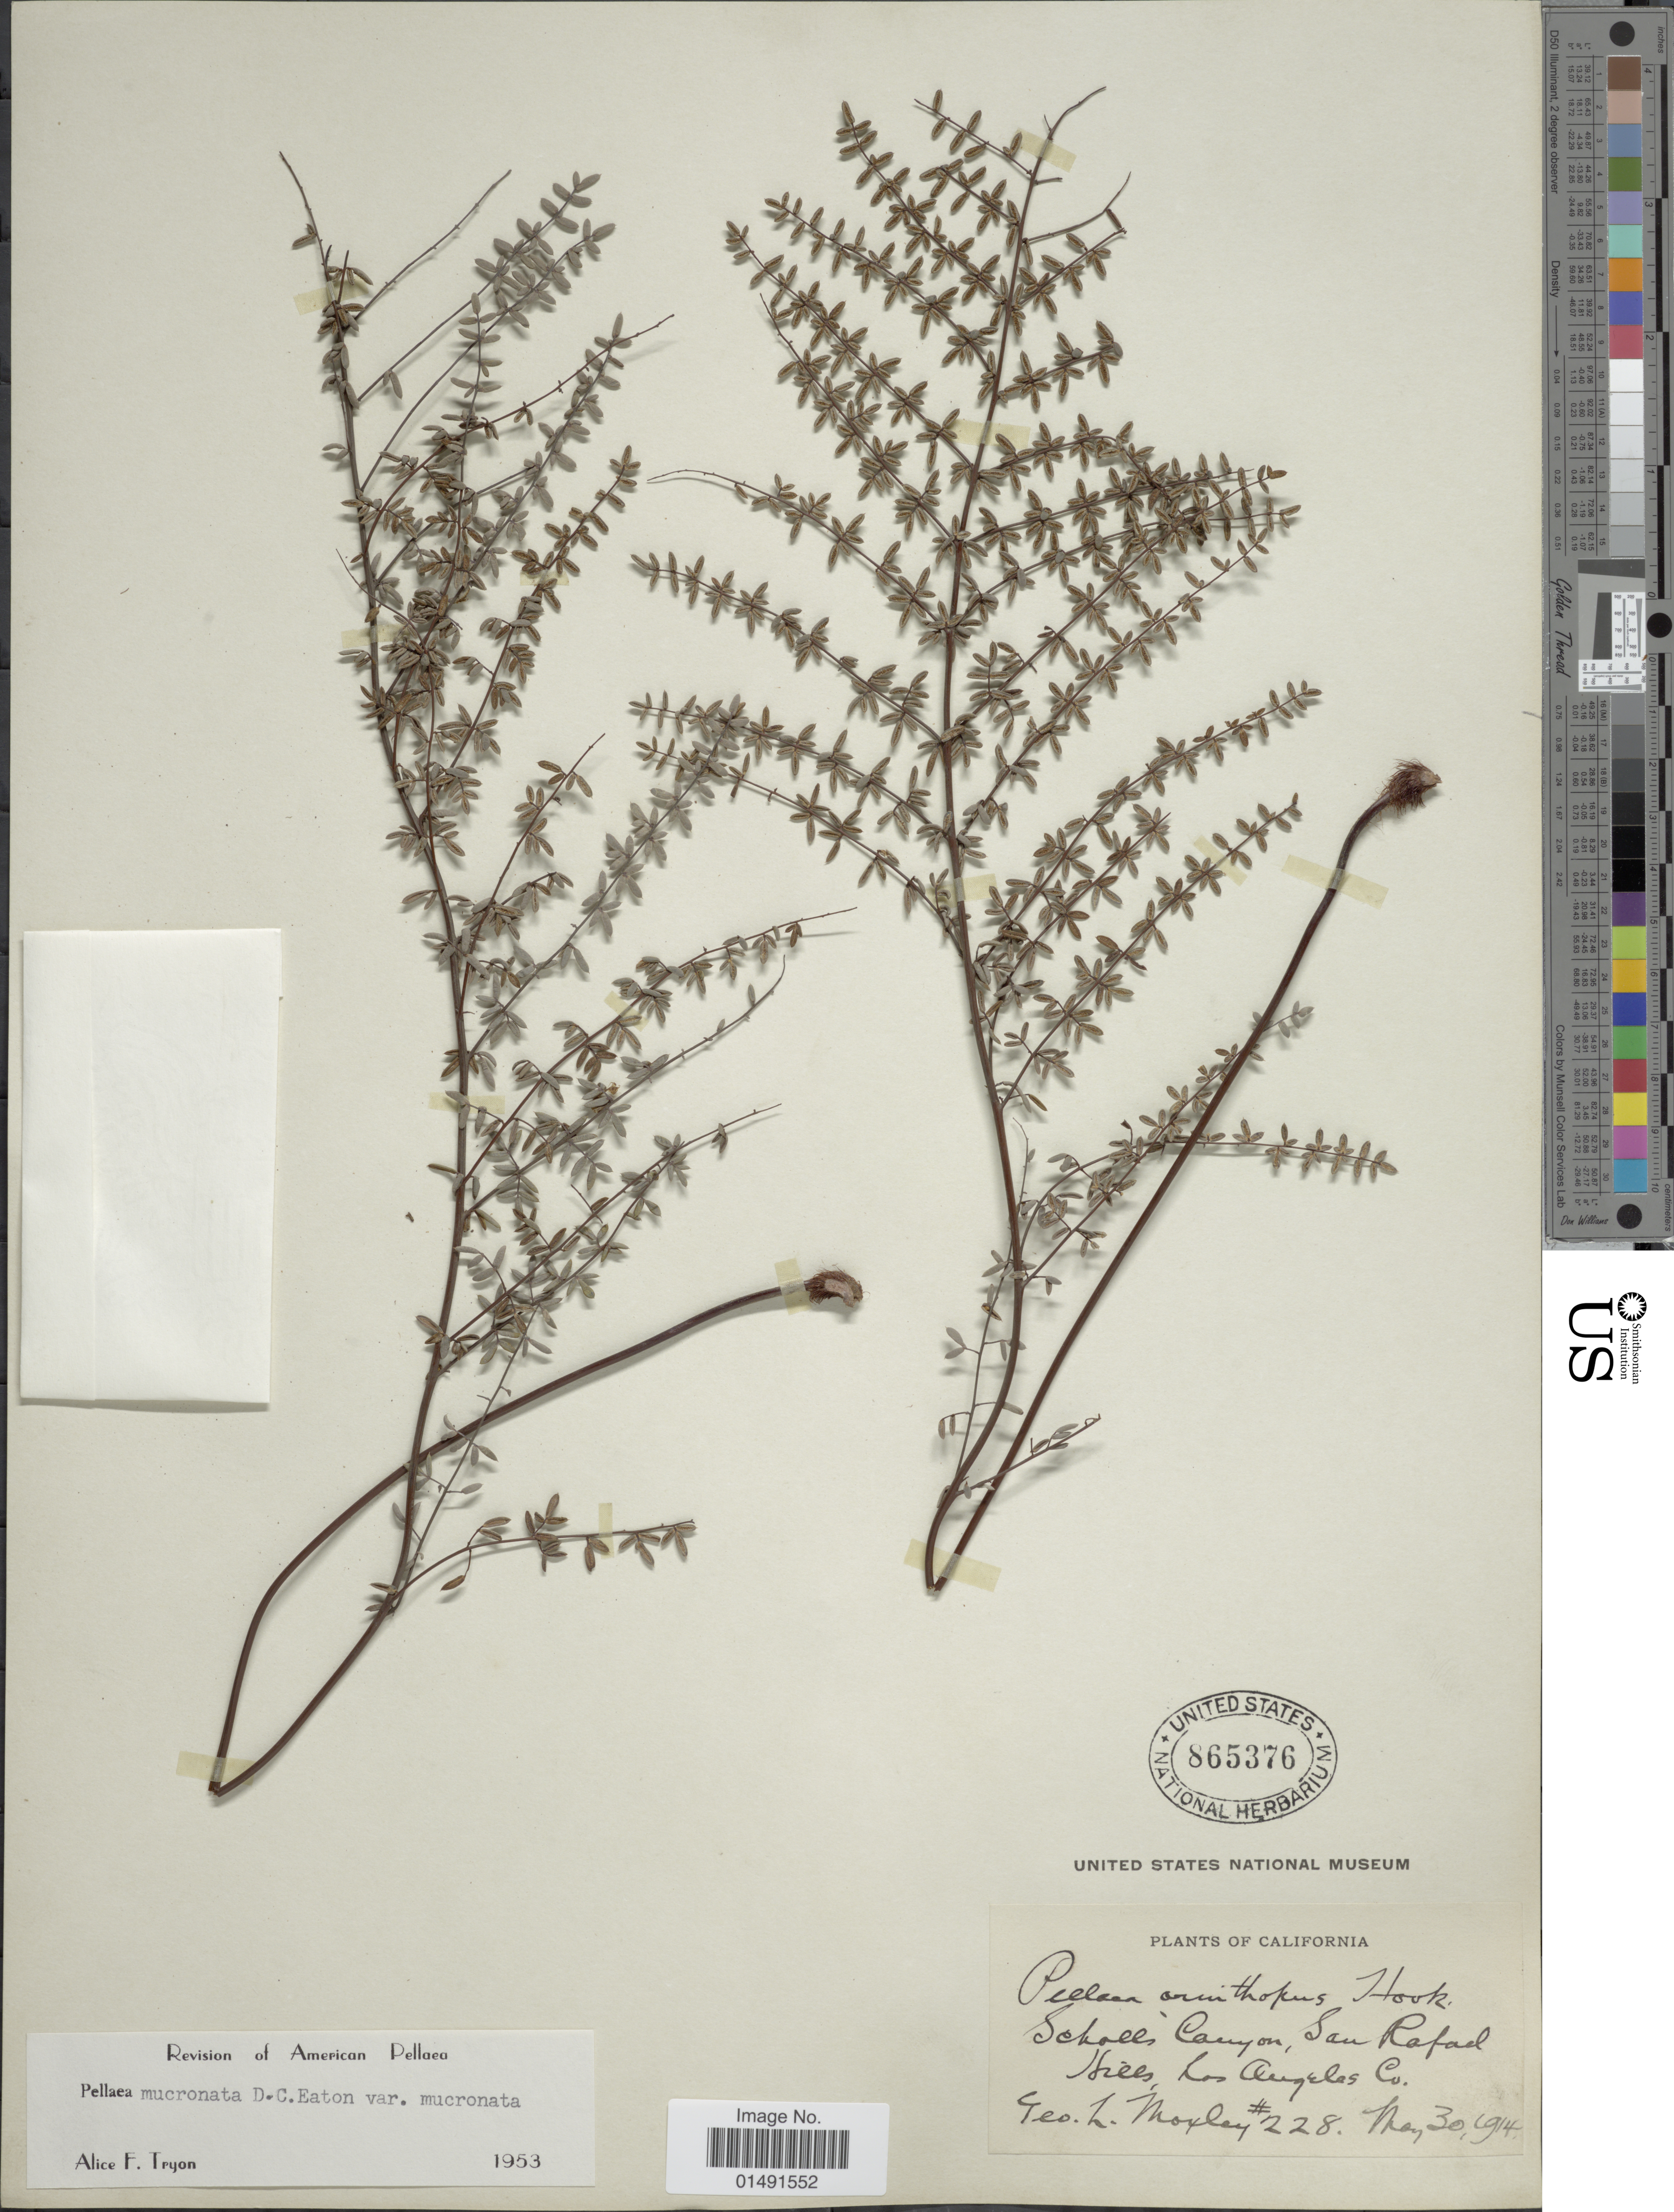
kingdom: Plantae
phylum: Tracheophyta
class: Polypodiopsida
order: Polypodiales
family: Pteridaceae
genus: Pellaea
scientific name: Pellaea mucronata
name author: (D.C. Eaton) D.C. Eaton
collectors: G. L. Moxley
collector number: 228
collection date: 1914-05-30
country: United States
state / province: California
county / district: Los Angeles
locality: Scholls Canyon, San Rafael Hills, Los Angeles Co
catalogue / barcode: US 865376